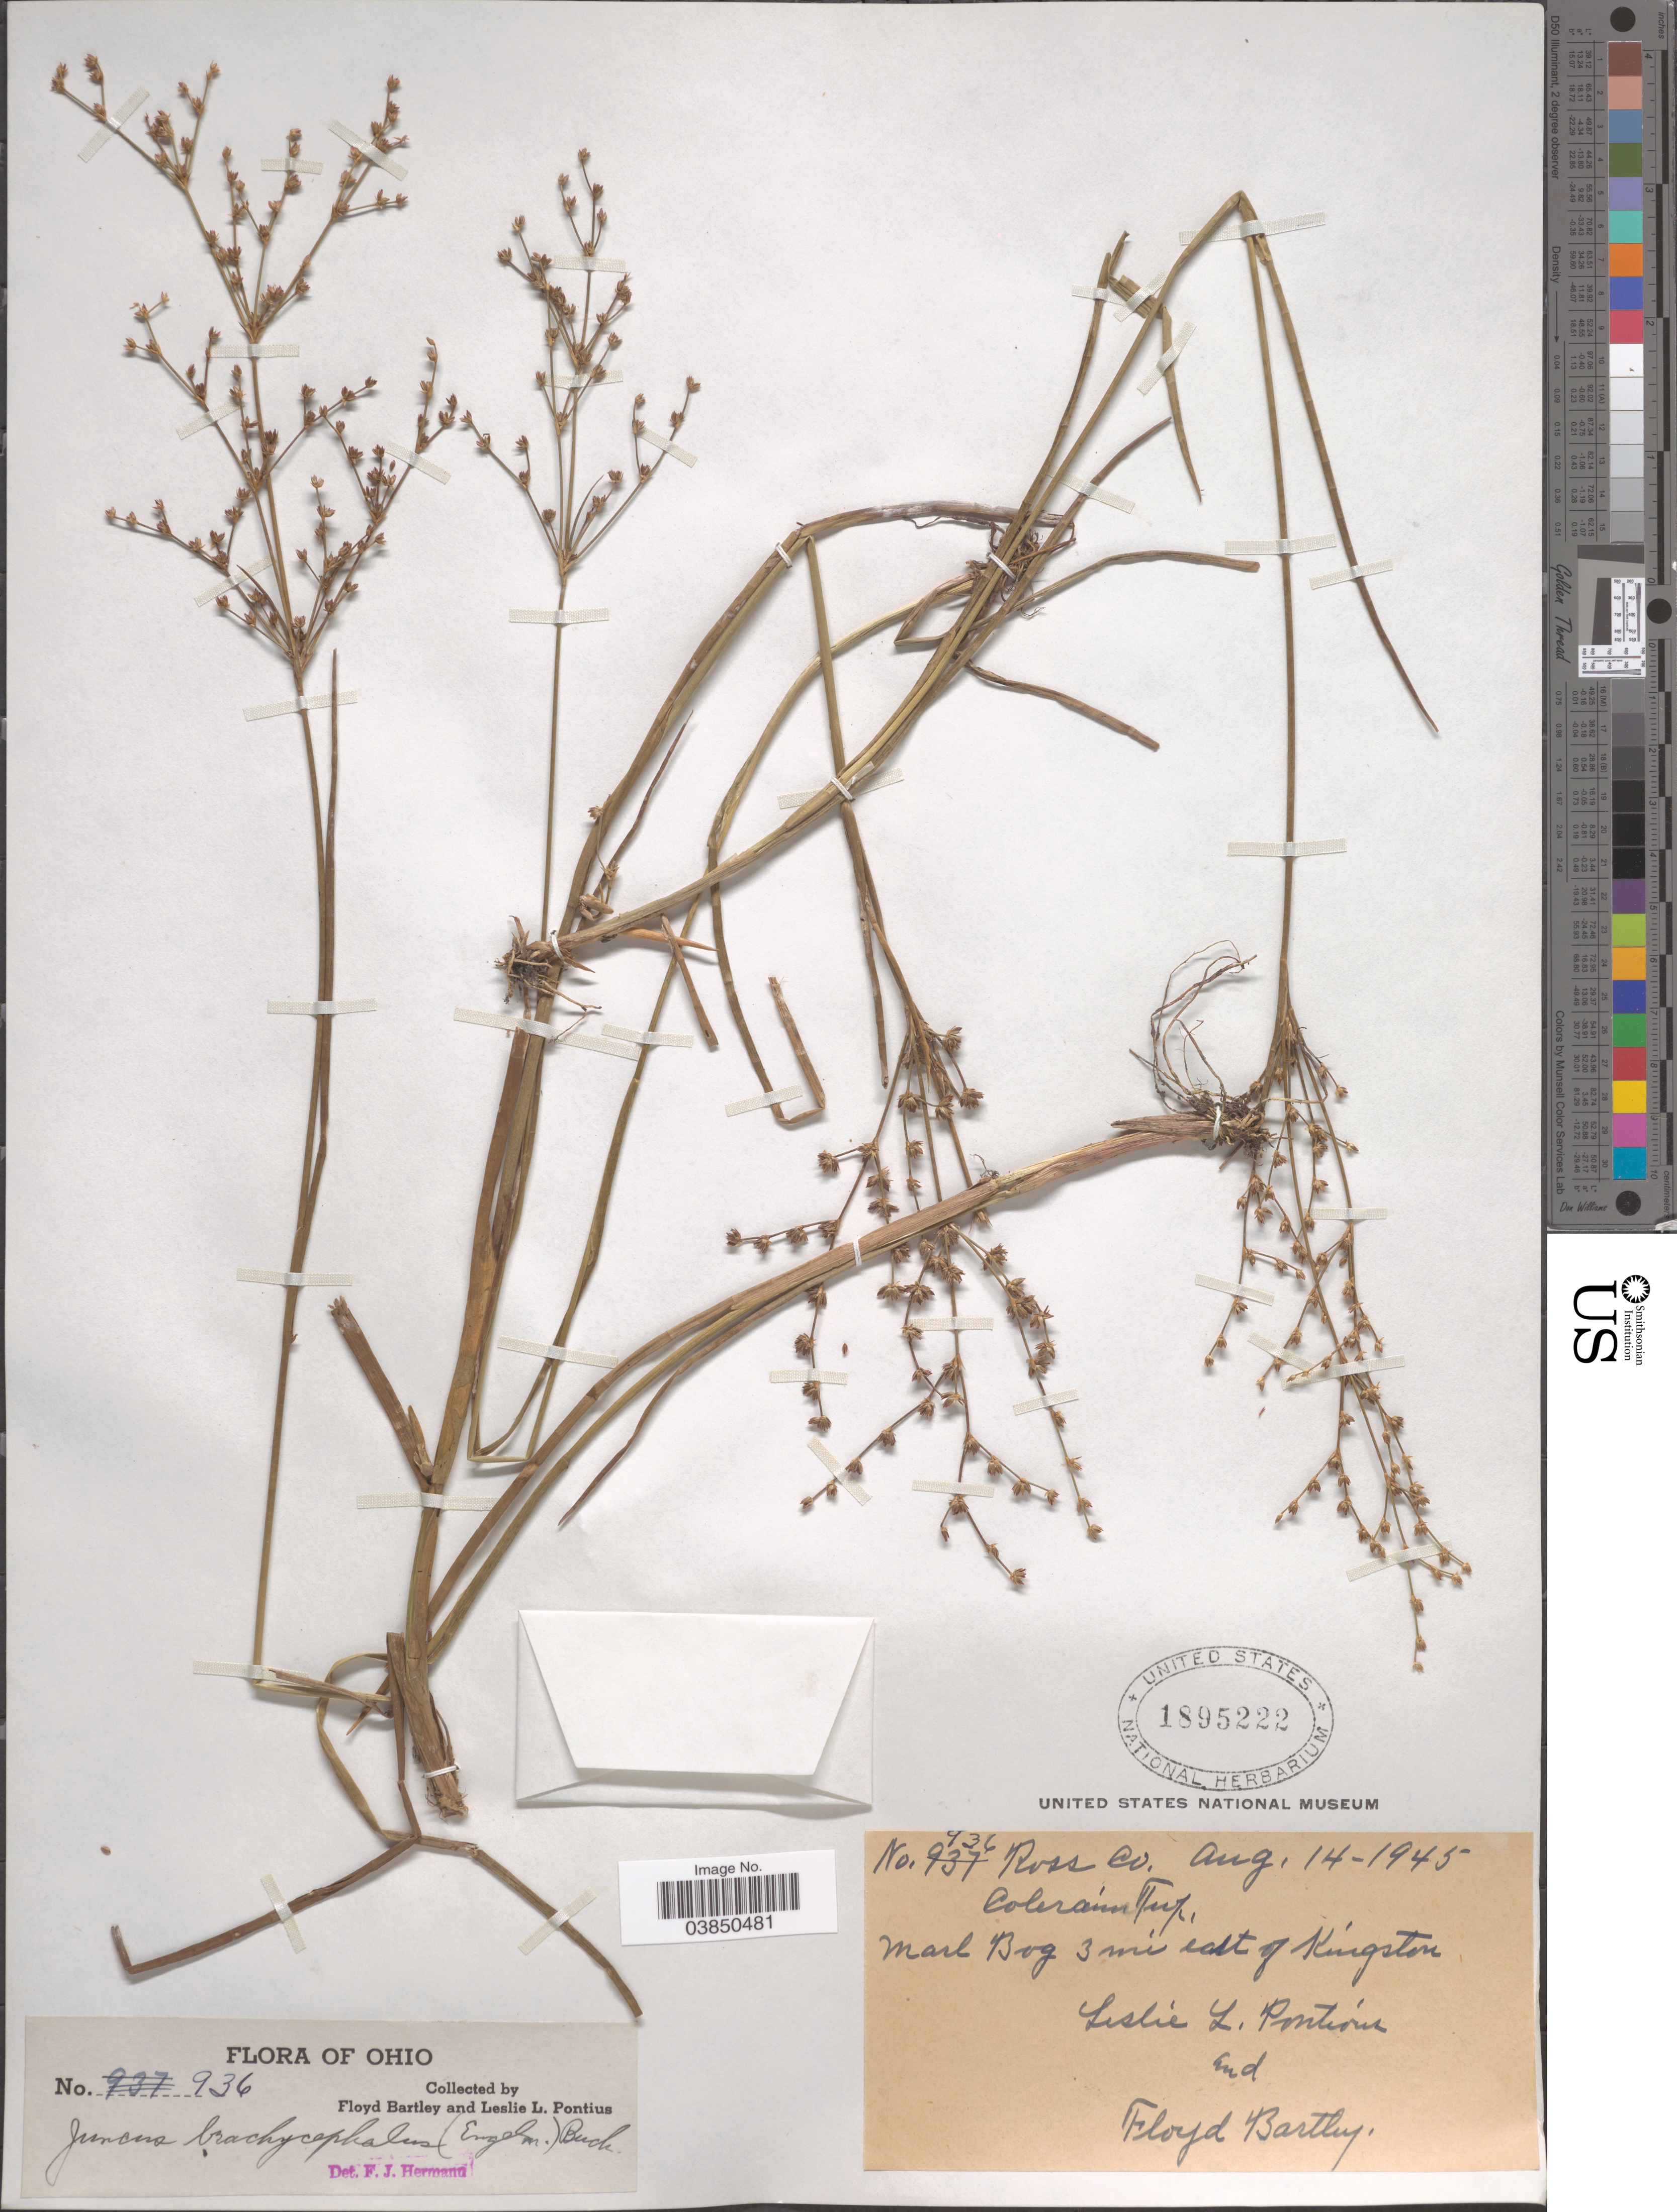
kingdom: Plantae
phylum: Tracheophyta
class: Liliopsida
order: Poales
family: Juncaceae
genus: Juncus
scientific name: Juncus brachycephalus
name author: (Engelm.) Buchenau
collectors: F. Bartley & L. Pontius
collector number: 936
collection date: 1945-08-14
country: United States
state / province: Ohio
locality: Mark Bog 3 mi east of Kingston.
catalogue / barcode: US 1895222